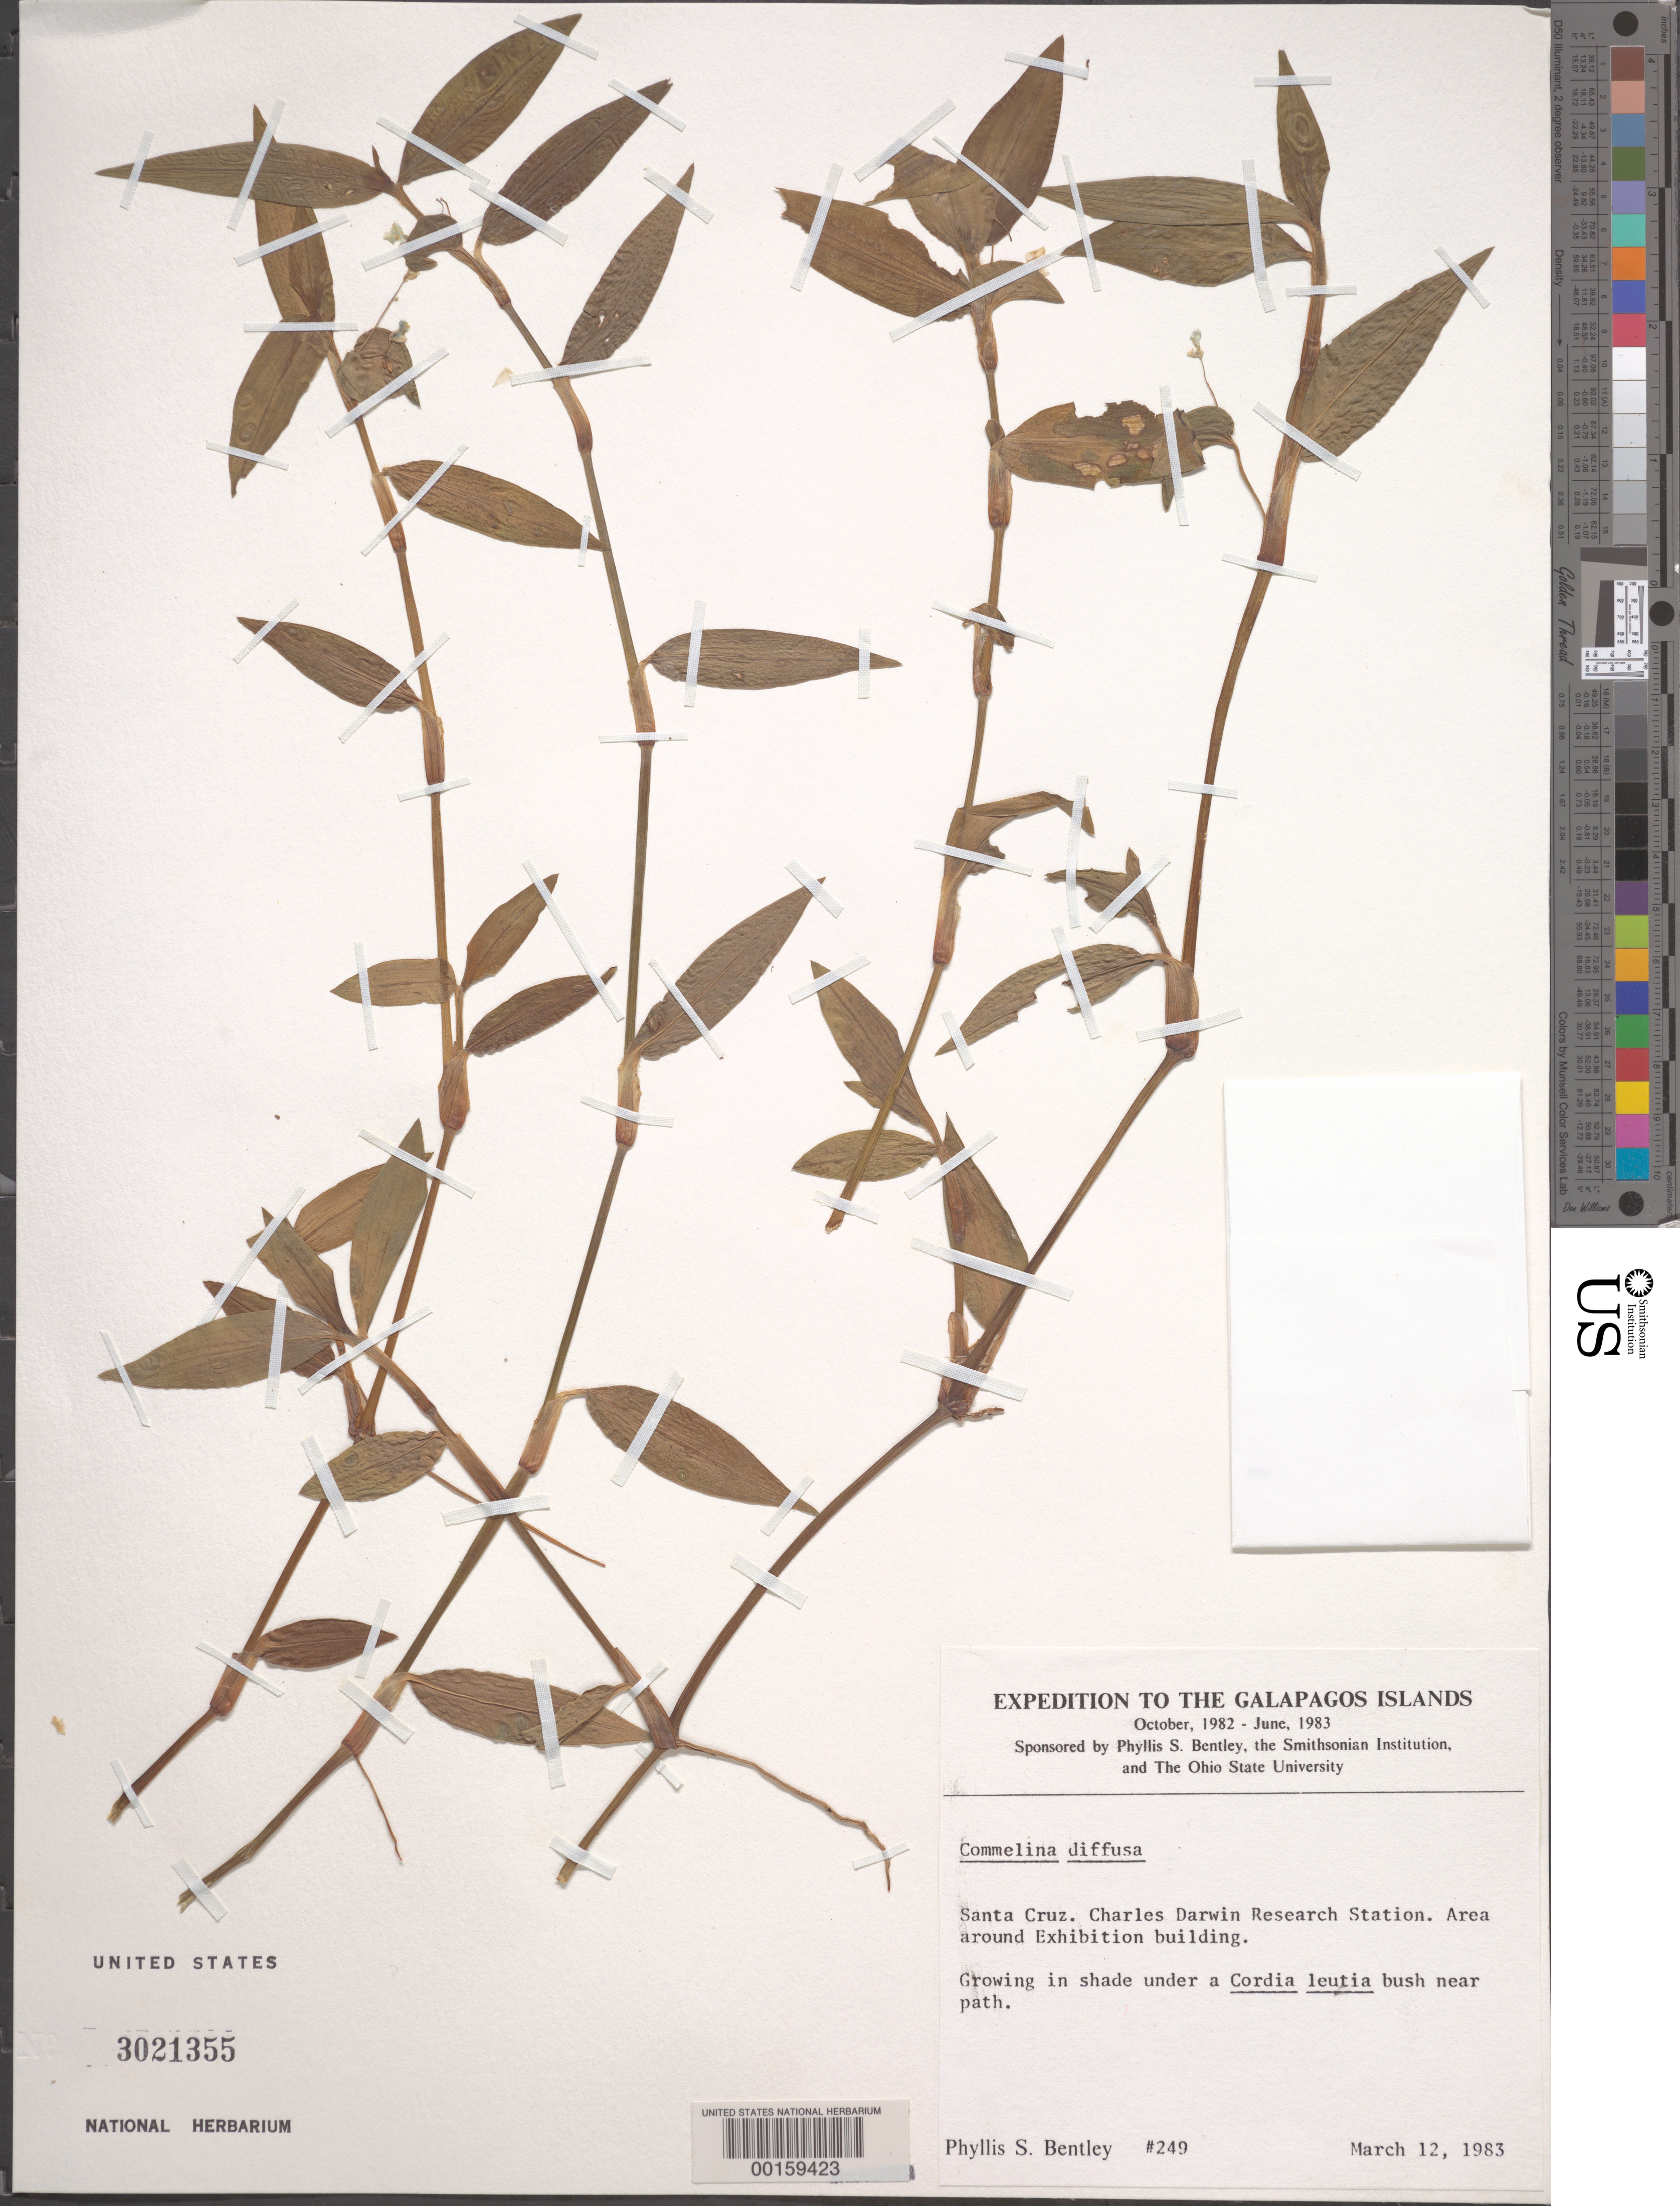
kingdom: Plantae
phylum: Tracheophyta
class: Liliopsida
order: Commelinales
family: Commelinaceae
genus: Commelina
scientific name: Commelina diffusa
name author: Burm. f.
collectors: P. S. Bentley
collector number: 249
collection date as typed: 12 Mar 1983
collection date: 1983-03-12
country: Ecuador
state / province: Colón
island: Santa Cruz [Indefatigable, Chaves] ?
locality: Santa Cruz; Charles Darwin Research Center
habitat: Shaded area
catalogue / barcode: US 3021355